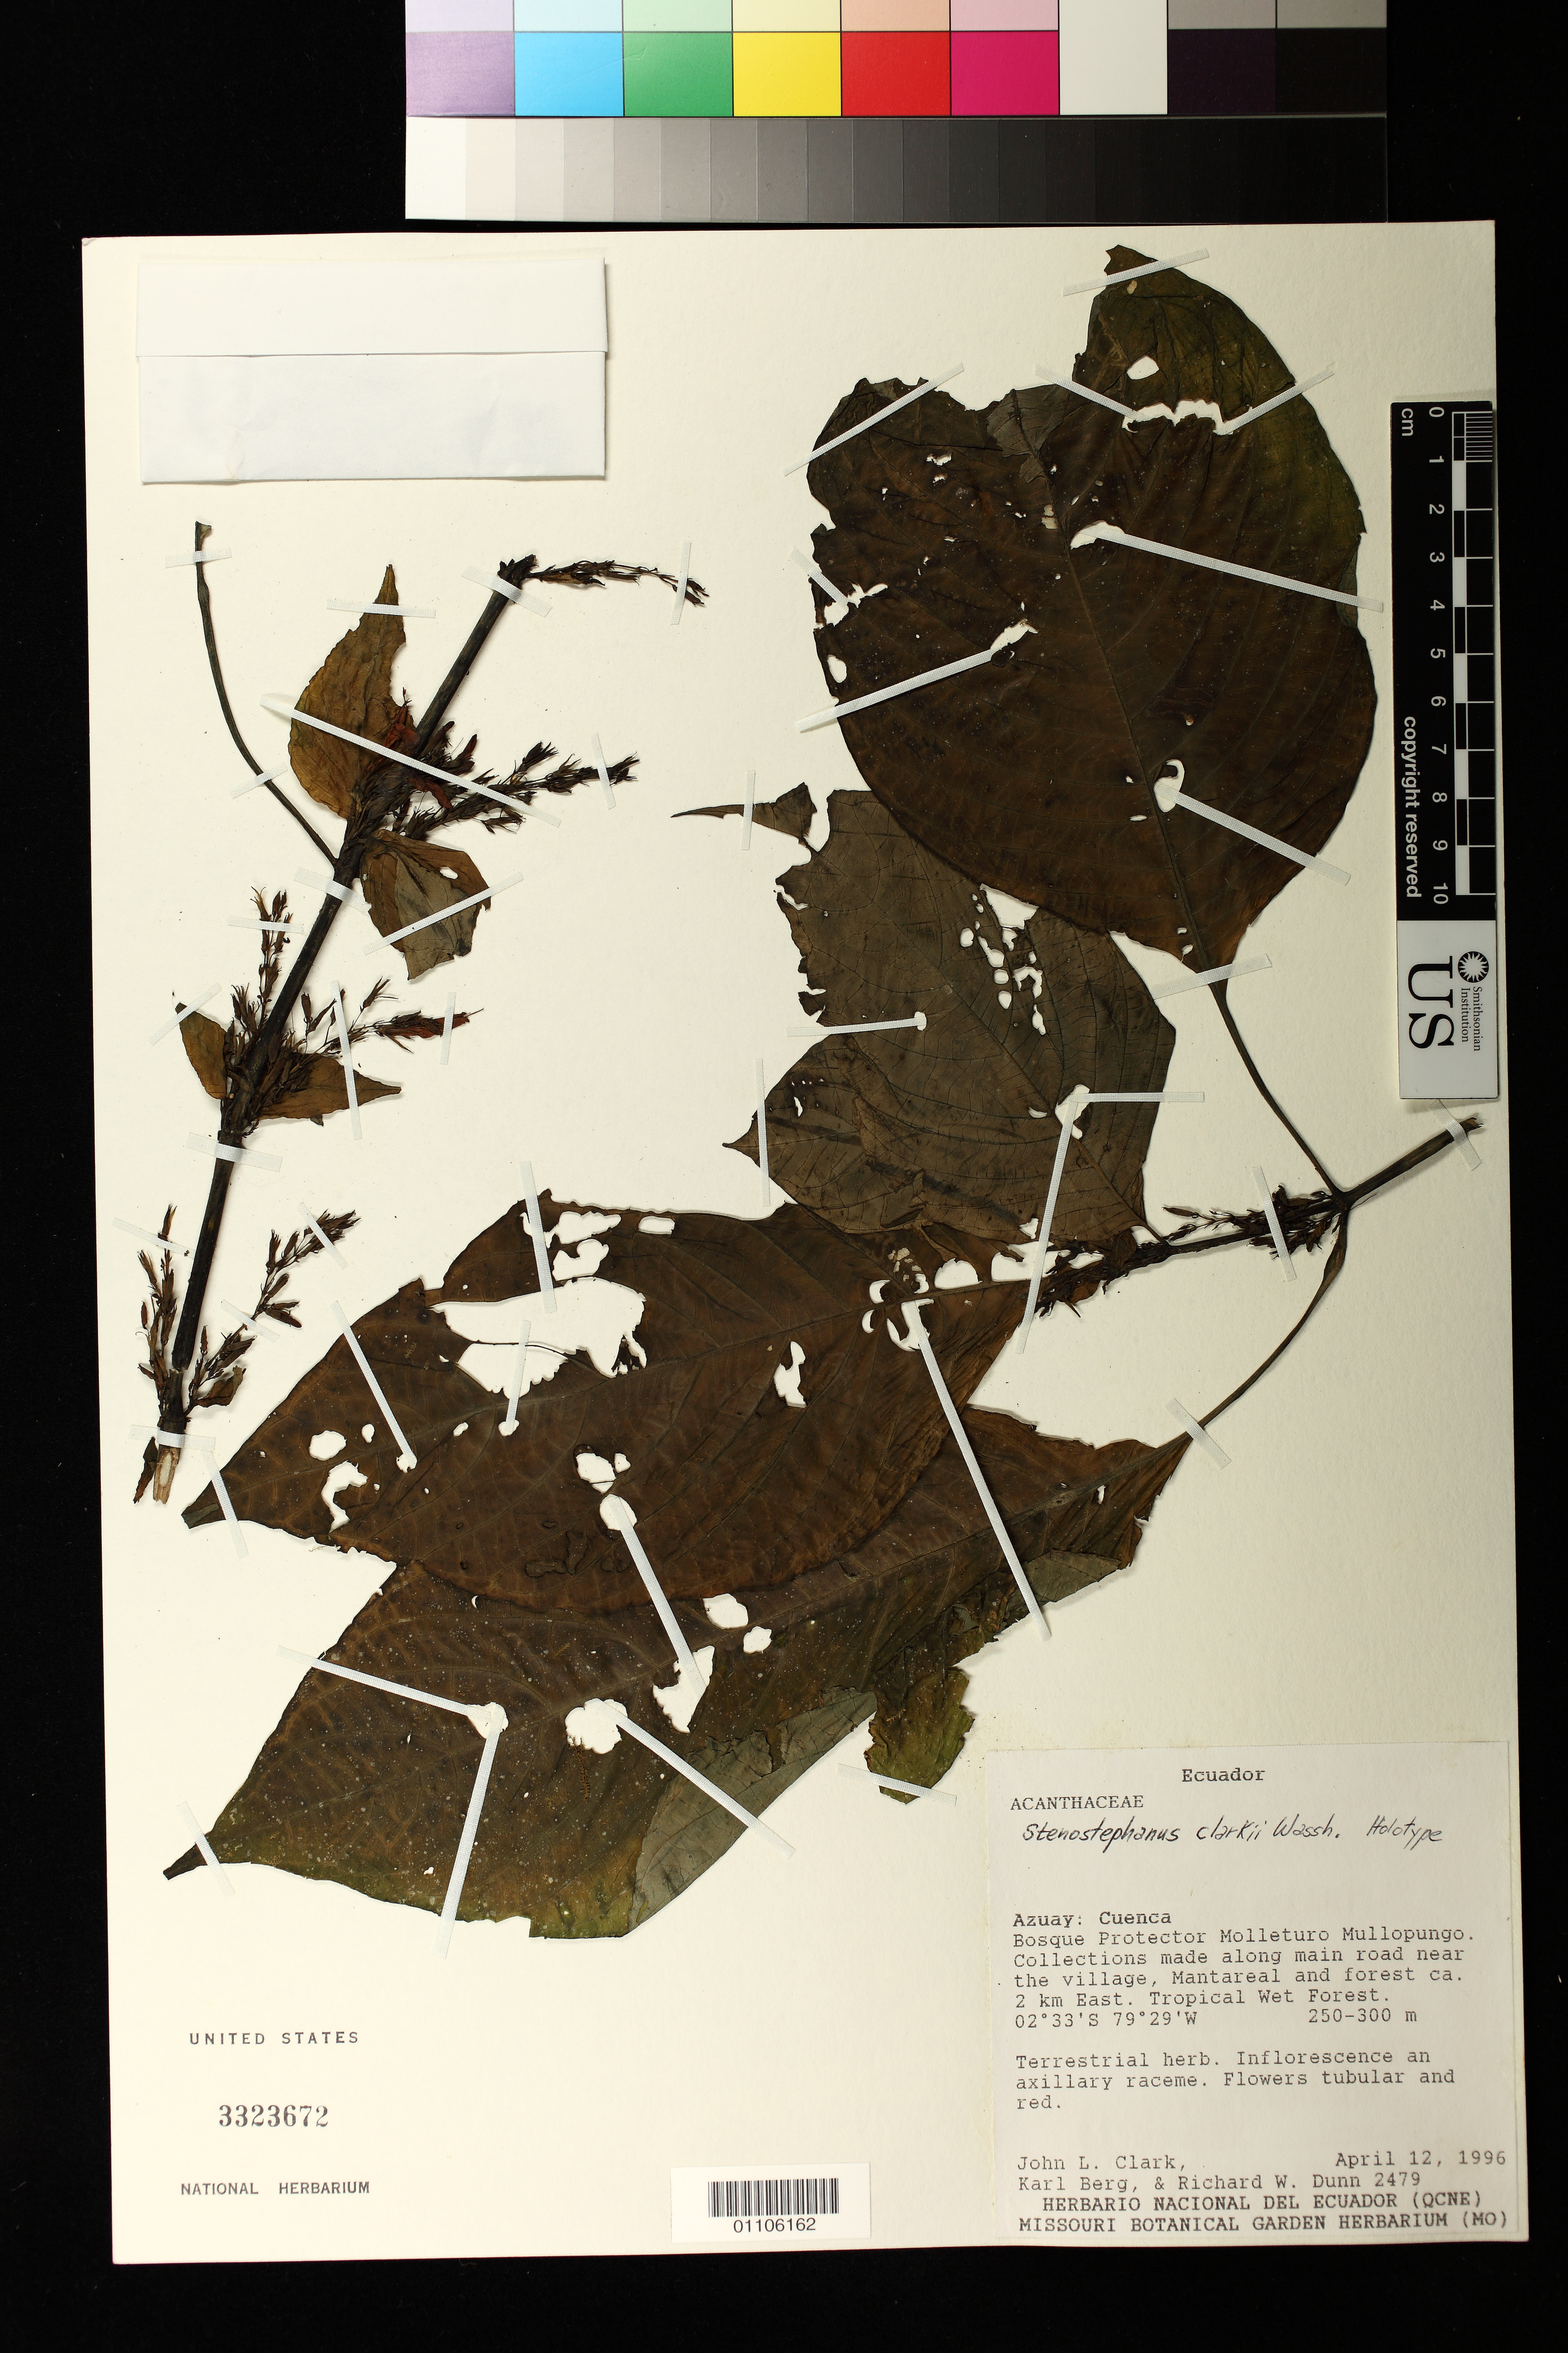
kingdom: Plantae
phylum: Tracheophyta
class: Magnoliopsida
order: Lamiales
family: Acanthaceae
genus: Stenostephanus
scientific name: Stenostephanus clarkii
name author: Wassh.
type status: Holotype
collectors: J. L. Clark, K. Berg & R. Dunn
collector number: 2479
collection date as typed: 12 Apr 1996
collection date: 1996-04-12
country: Ecuador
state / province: Azuay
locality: Azuay: Cuenca. Bosque Protector Molleturo Mullopungo. Collections made along main road near the village, Mantareal and forest ca. 2 km East.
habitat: Tropical wet forest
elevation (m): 250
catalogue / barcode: US 3323672